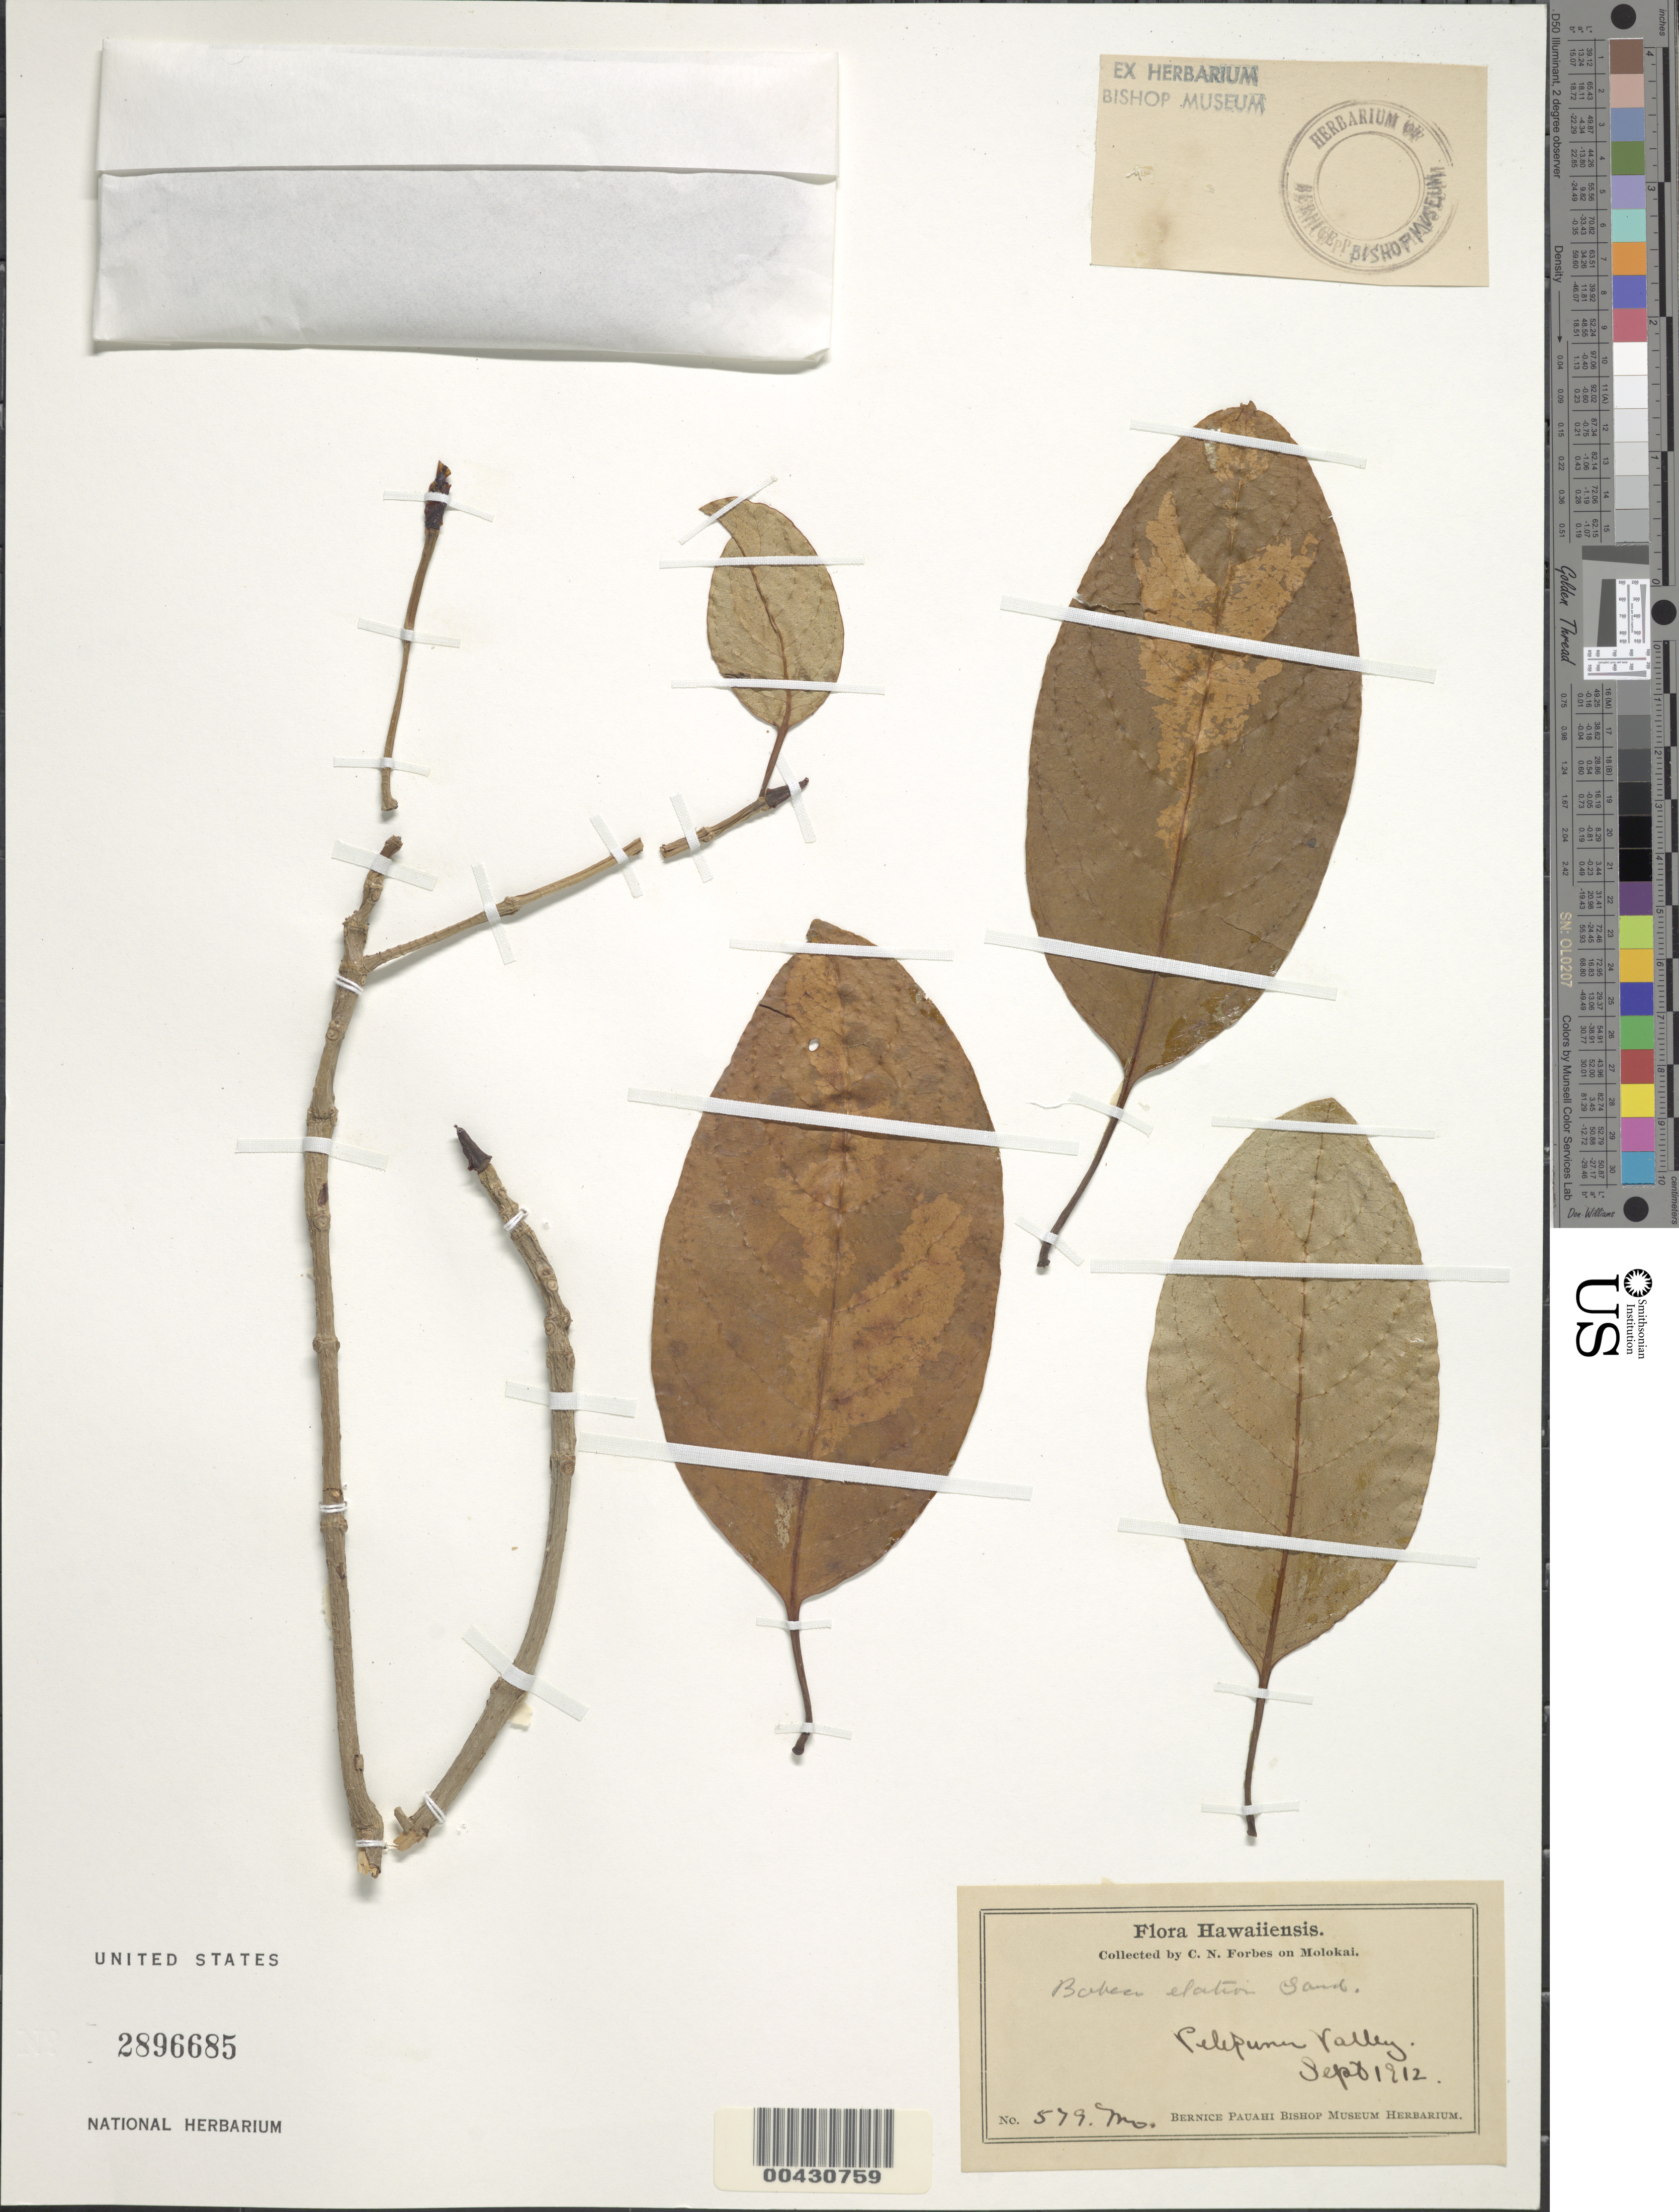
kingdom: Plantae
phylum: Tracheophyta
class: Magnoliopsida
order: Gentianales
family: Rubiaceae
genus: Bobea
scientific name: Bobea elatior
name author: Gaudich.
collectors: C. N. Forbes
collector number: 579.Mo.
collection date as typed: Sep 1912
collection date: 1912-09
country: United States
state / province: Hawaii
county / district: Maui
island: Moloka'i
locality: Pelekunu Valley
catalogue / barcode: US 2896685